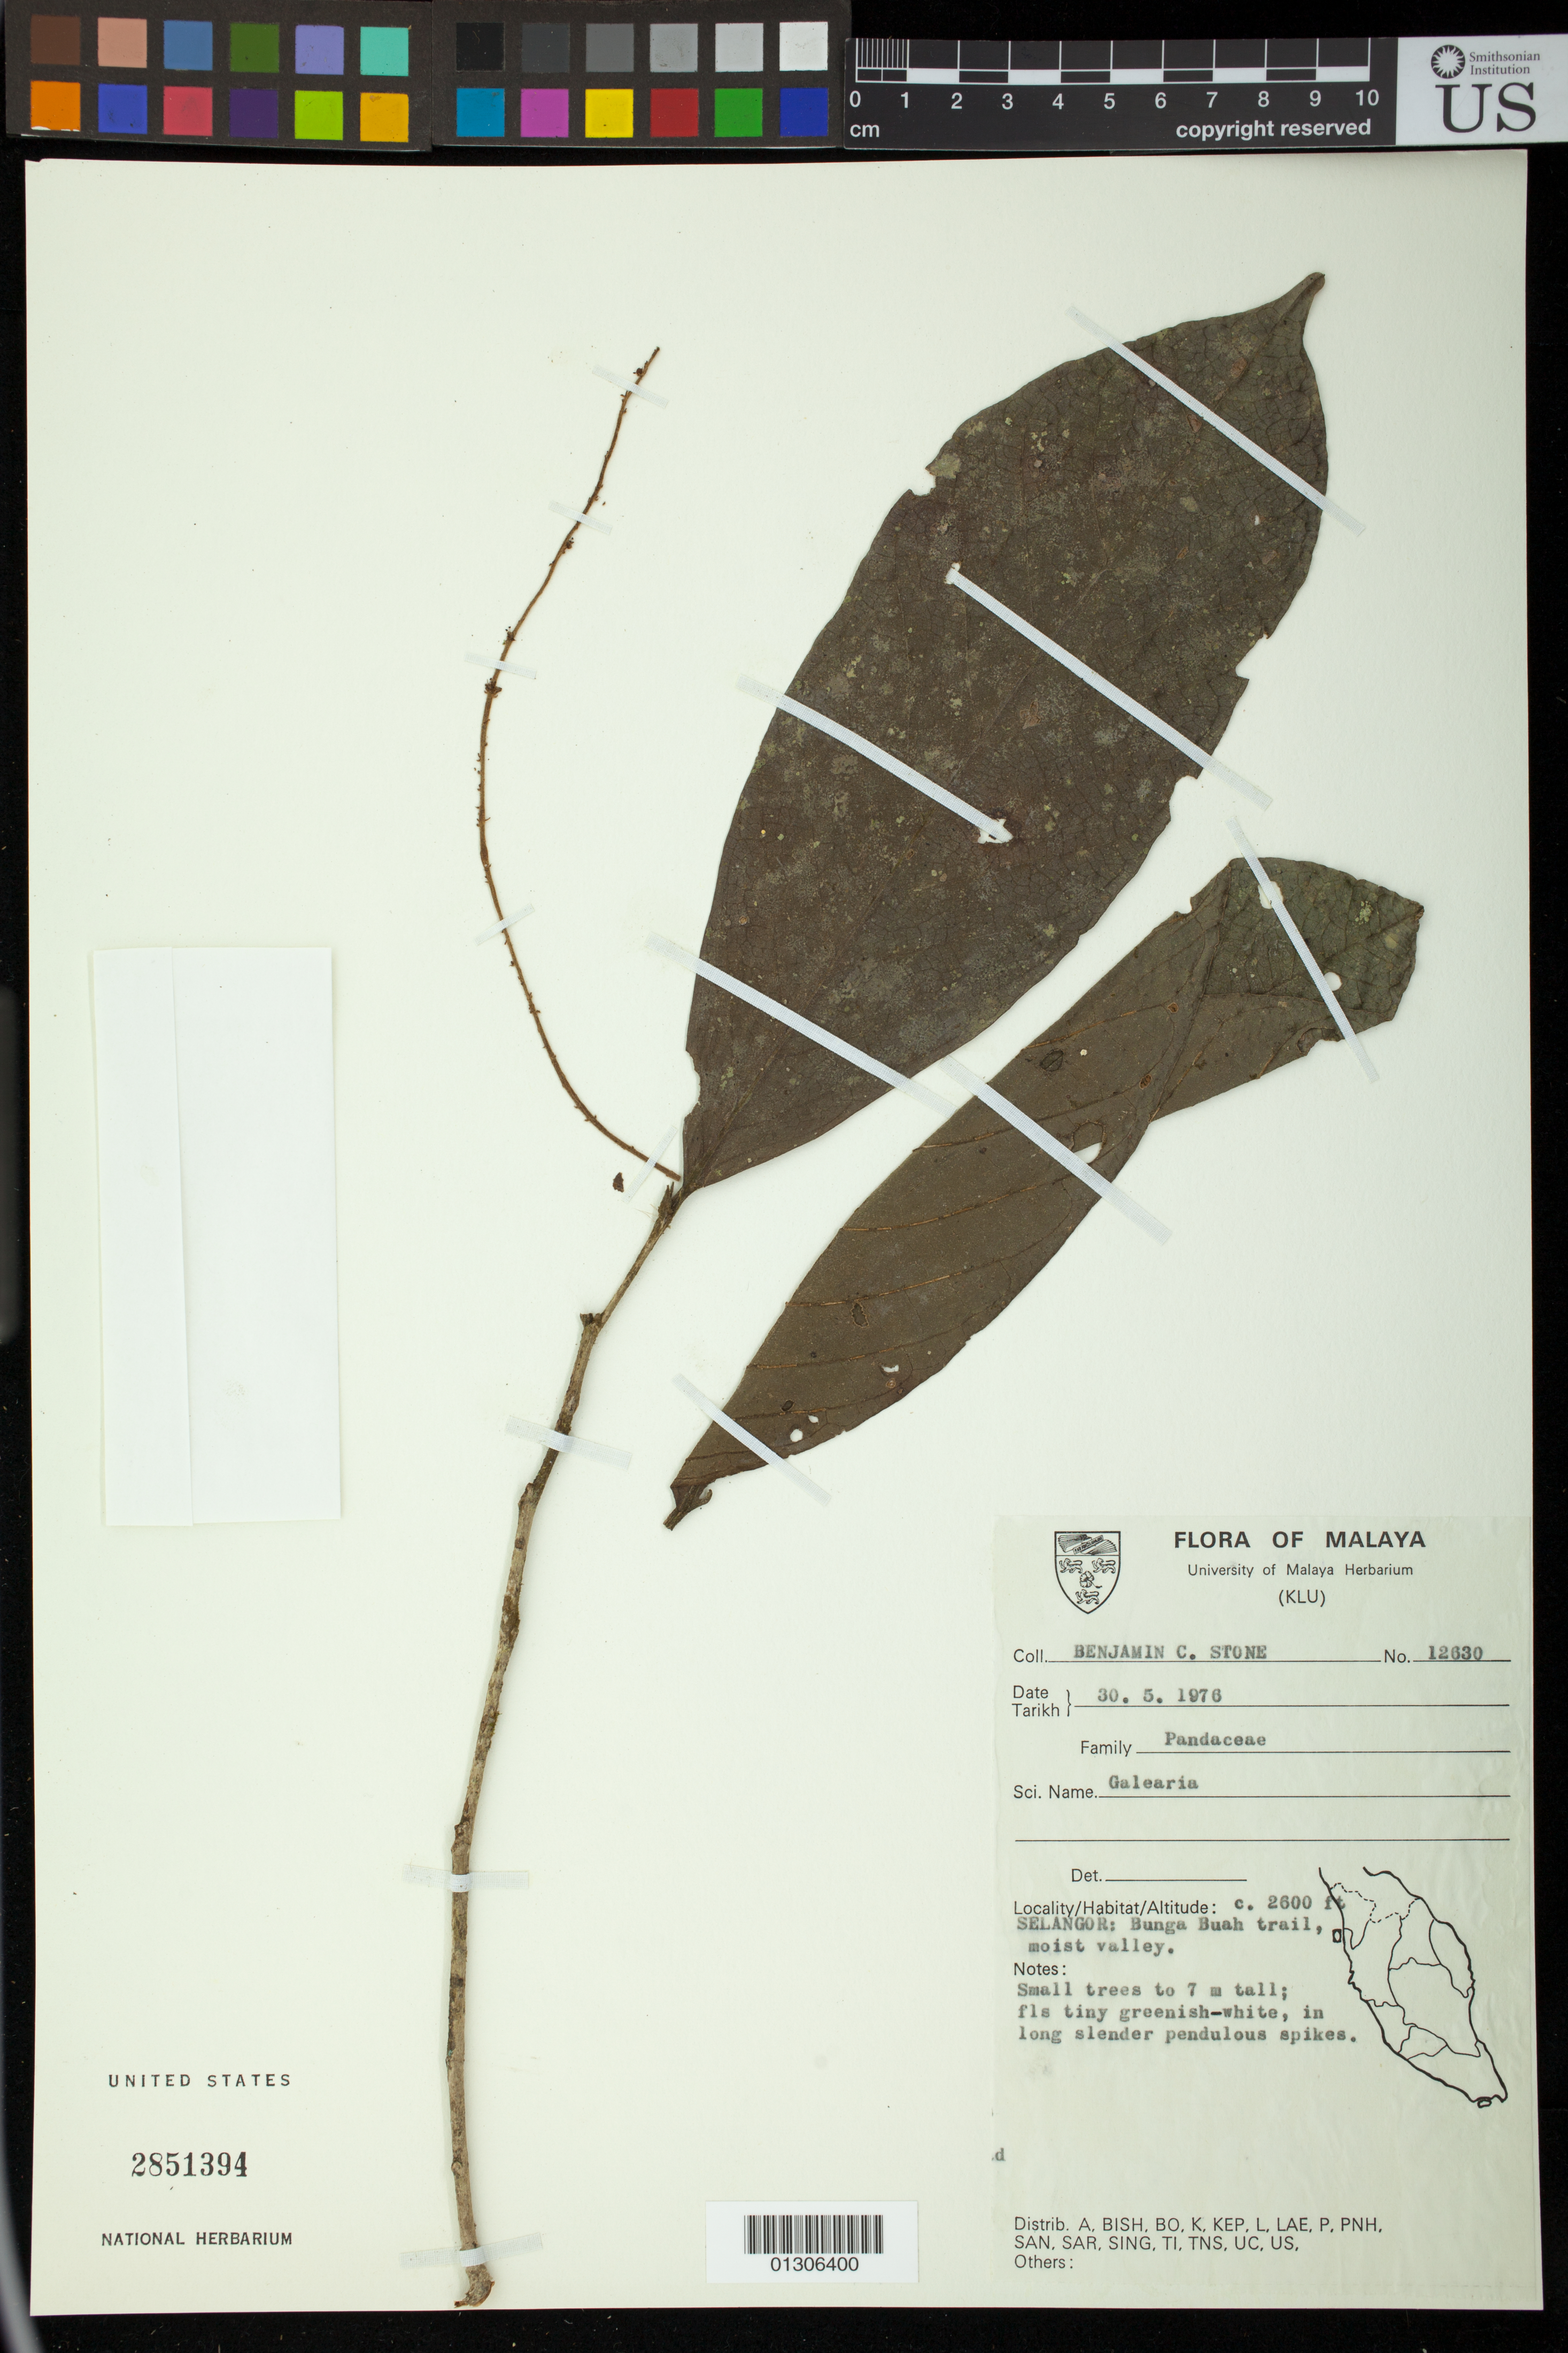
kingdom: Plantae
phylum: Tracheophyta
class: Magnoliopsida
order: Malpighiales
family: Pandaceae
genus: Galearia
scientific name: Galearia sp.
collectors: B. C. Stone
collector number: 12630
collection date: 1976-05-30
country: Malaysia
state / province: Selangor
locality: Bunga Buah trail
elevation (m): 792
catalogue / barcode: US 2851394